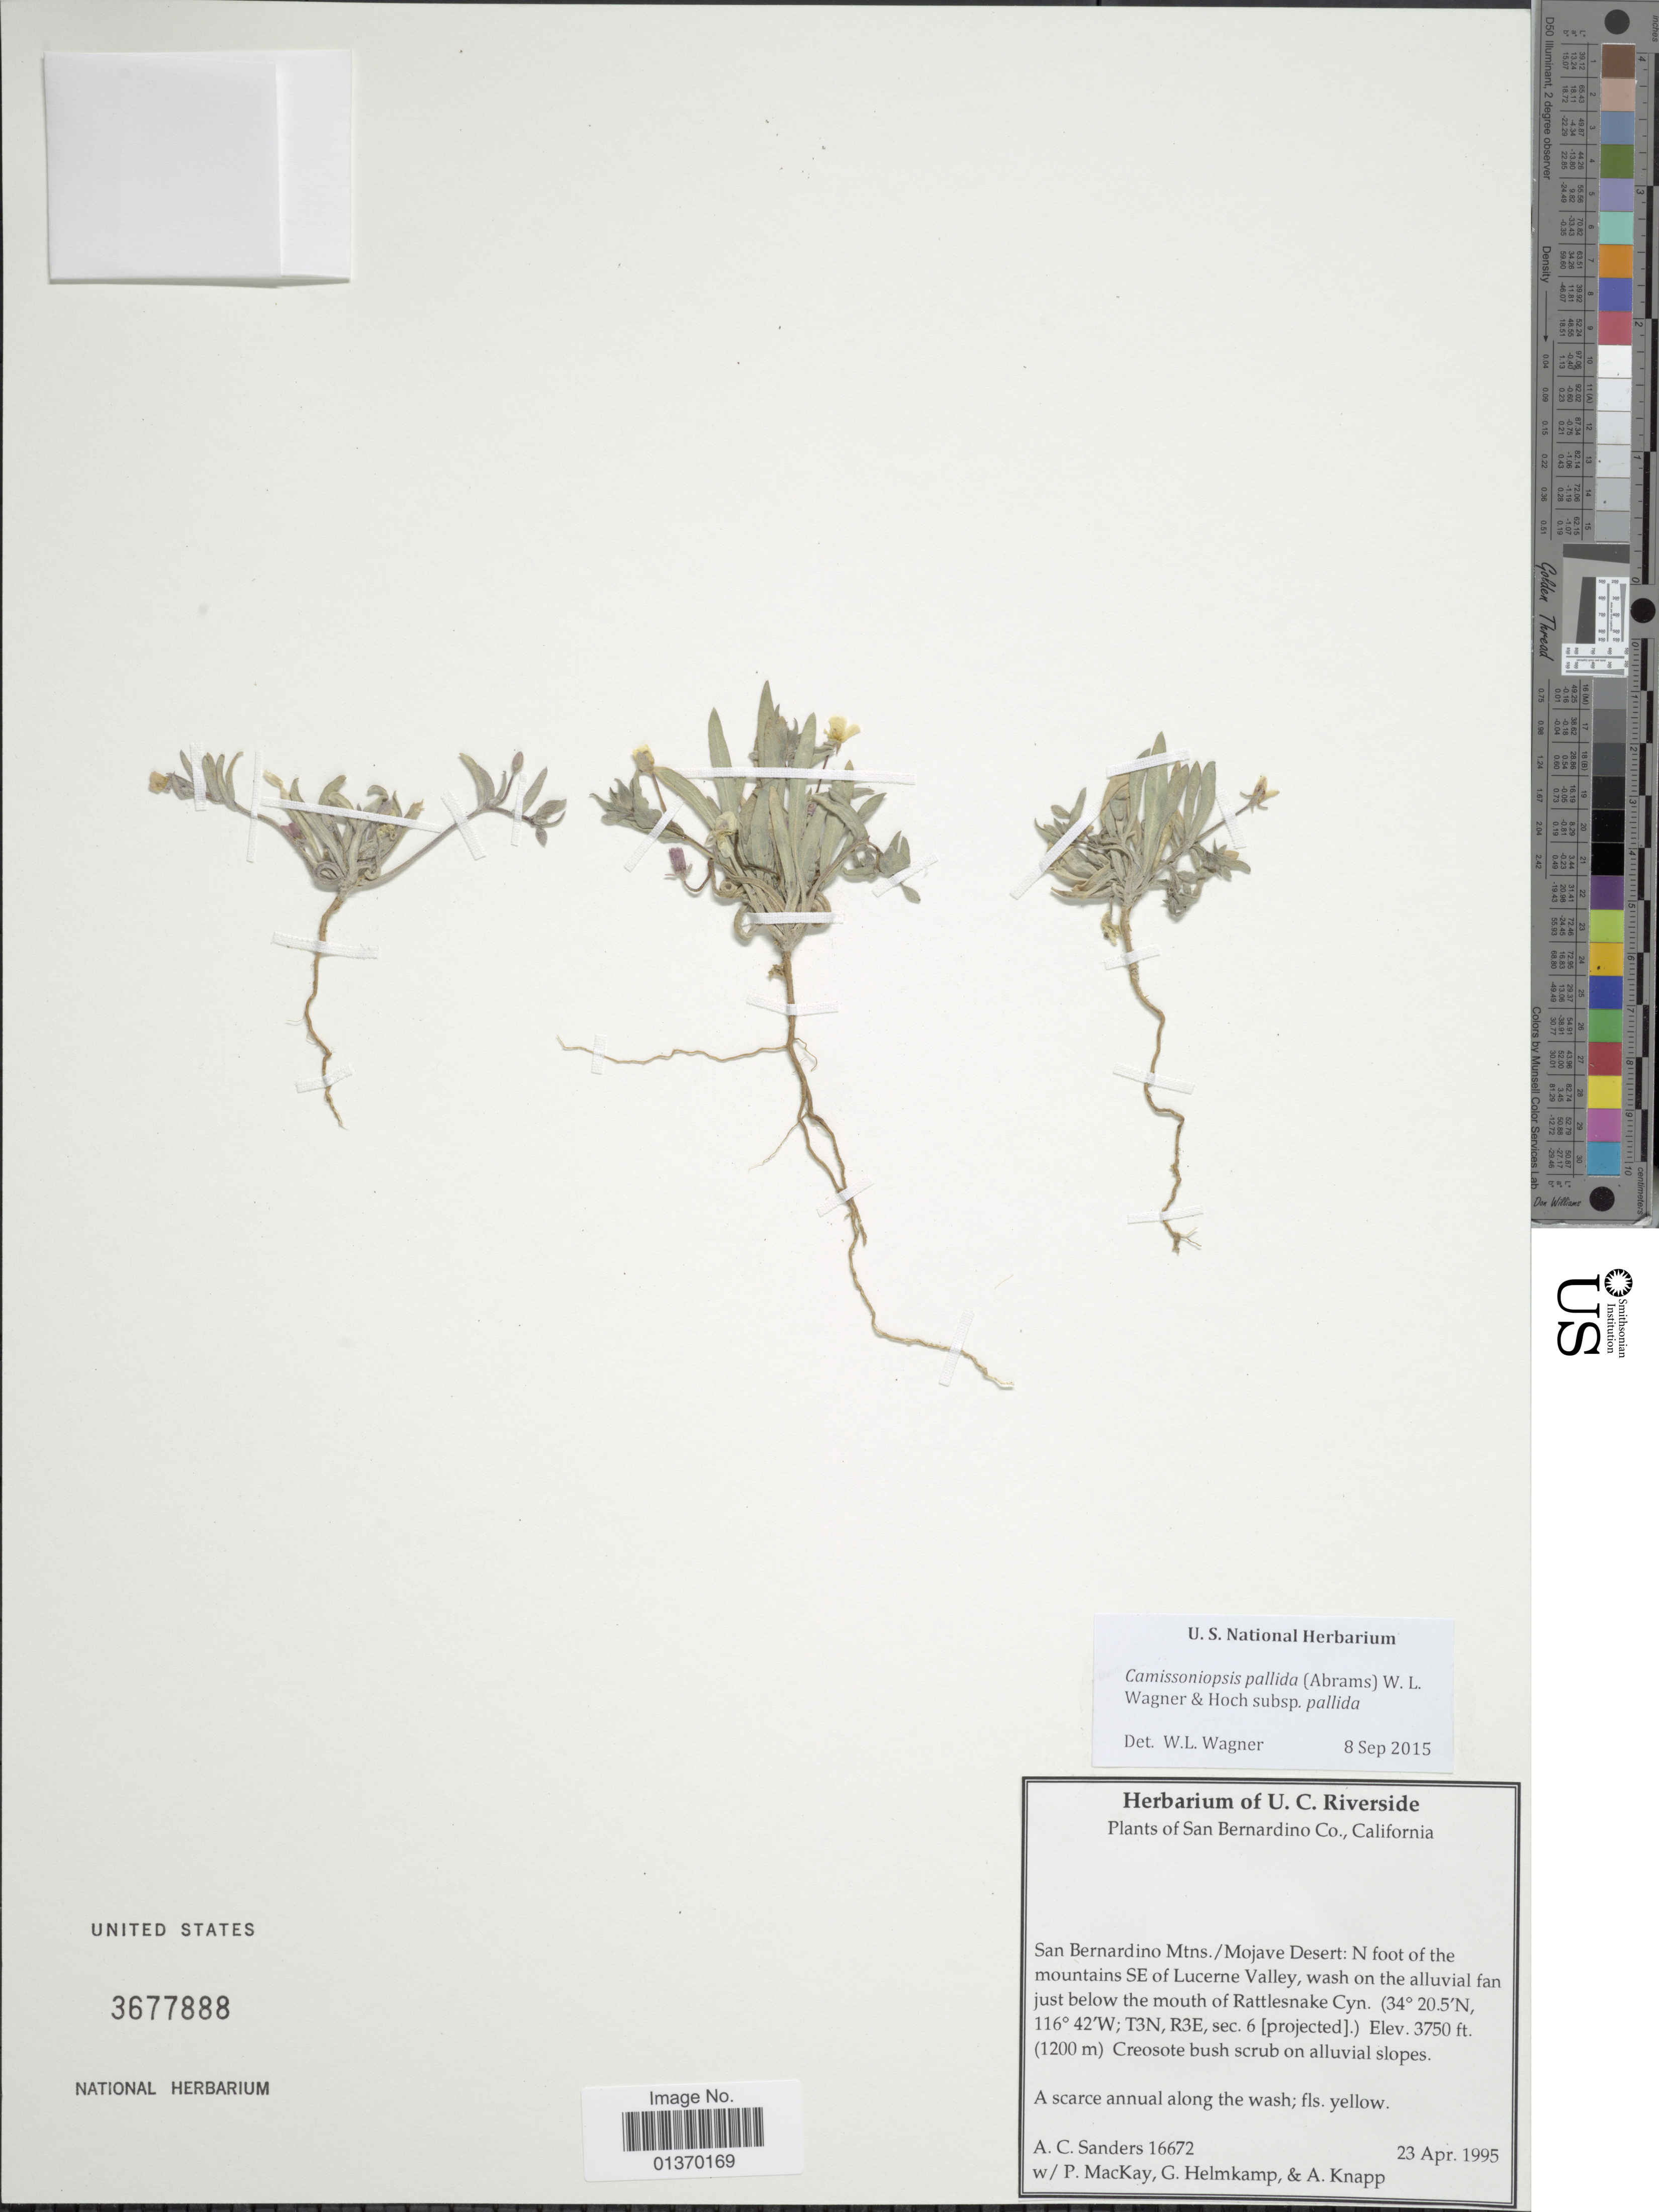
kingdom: Plantae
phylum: Tracheophyta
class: Magnoliopsida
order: Myrtales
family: Onagraceae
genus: Camissoniopsis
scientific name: Camissoniopsis pallida subsp. pallida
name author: (Abrams) W.L. Wagner & Hoch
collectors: A. Sanders, P. Mackay, G. Helmkamp & -. Knapp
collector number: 16672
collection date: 1995-04-23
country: United States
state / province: California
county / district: San Bernardino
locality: San Bernardino Co., San Bernardino Mtns./ Mojave Desert: N foot of the mountains SE of Lucerne Valley, wash on the alluvial fan just below the mouth of Rattlesnake Cyn. (T3N, R3E, sec. 6 [projected])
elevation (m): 1143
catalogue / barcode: US 3677888